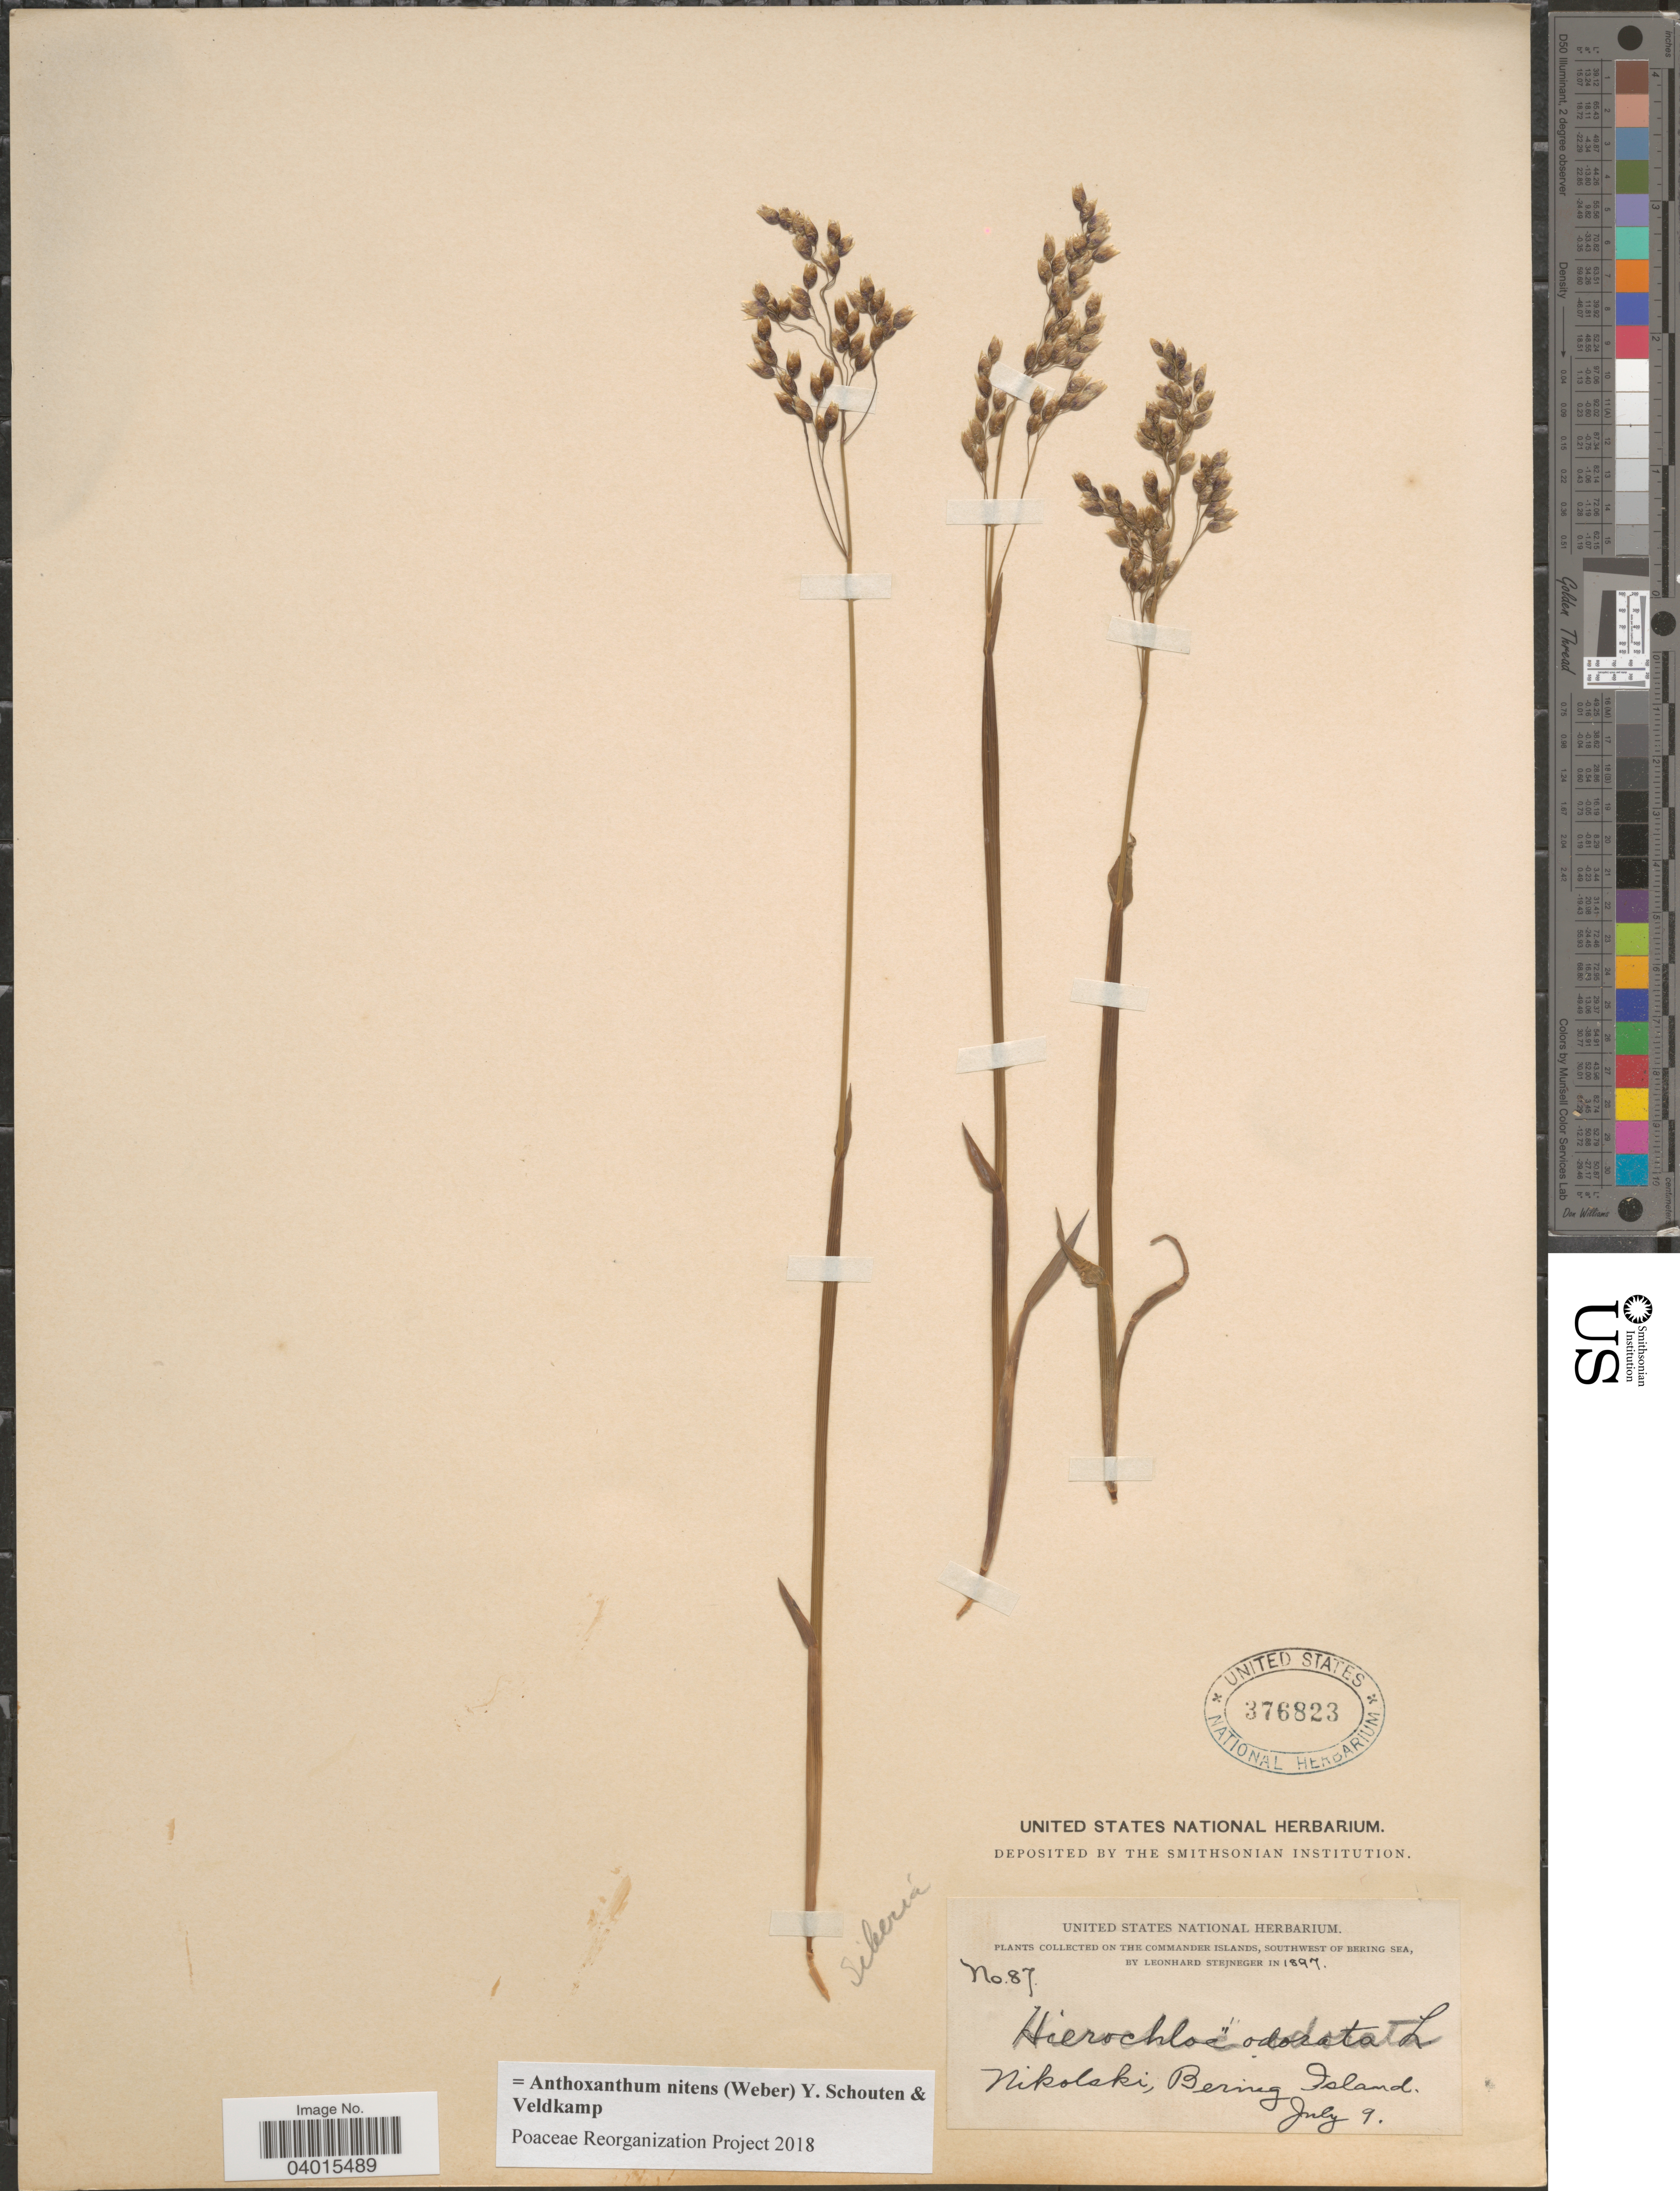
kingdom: Plantae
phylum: Tracheophyta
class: Liliopsida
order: Poales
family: Poaceae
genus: Anthoxanthum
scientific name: Anthoxanthum nitens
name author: (G.H. Weber) R.T.A. Schouten & Veldkamp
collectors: L. Stejneger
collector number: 87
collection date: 1897-07-09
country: Russian Federation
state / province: Kamchatka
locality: Siberia. On the Commander Islands, Southwest of Bering Sea. Nikolski, Bering Island.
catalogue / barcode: US 376823